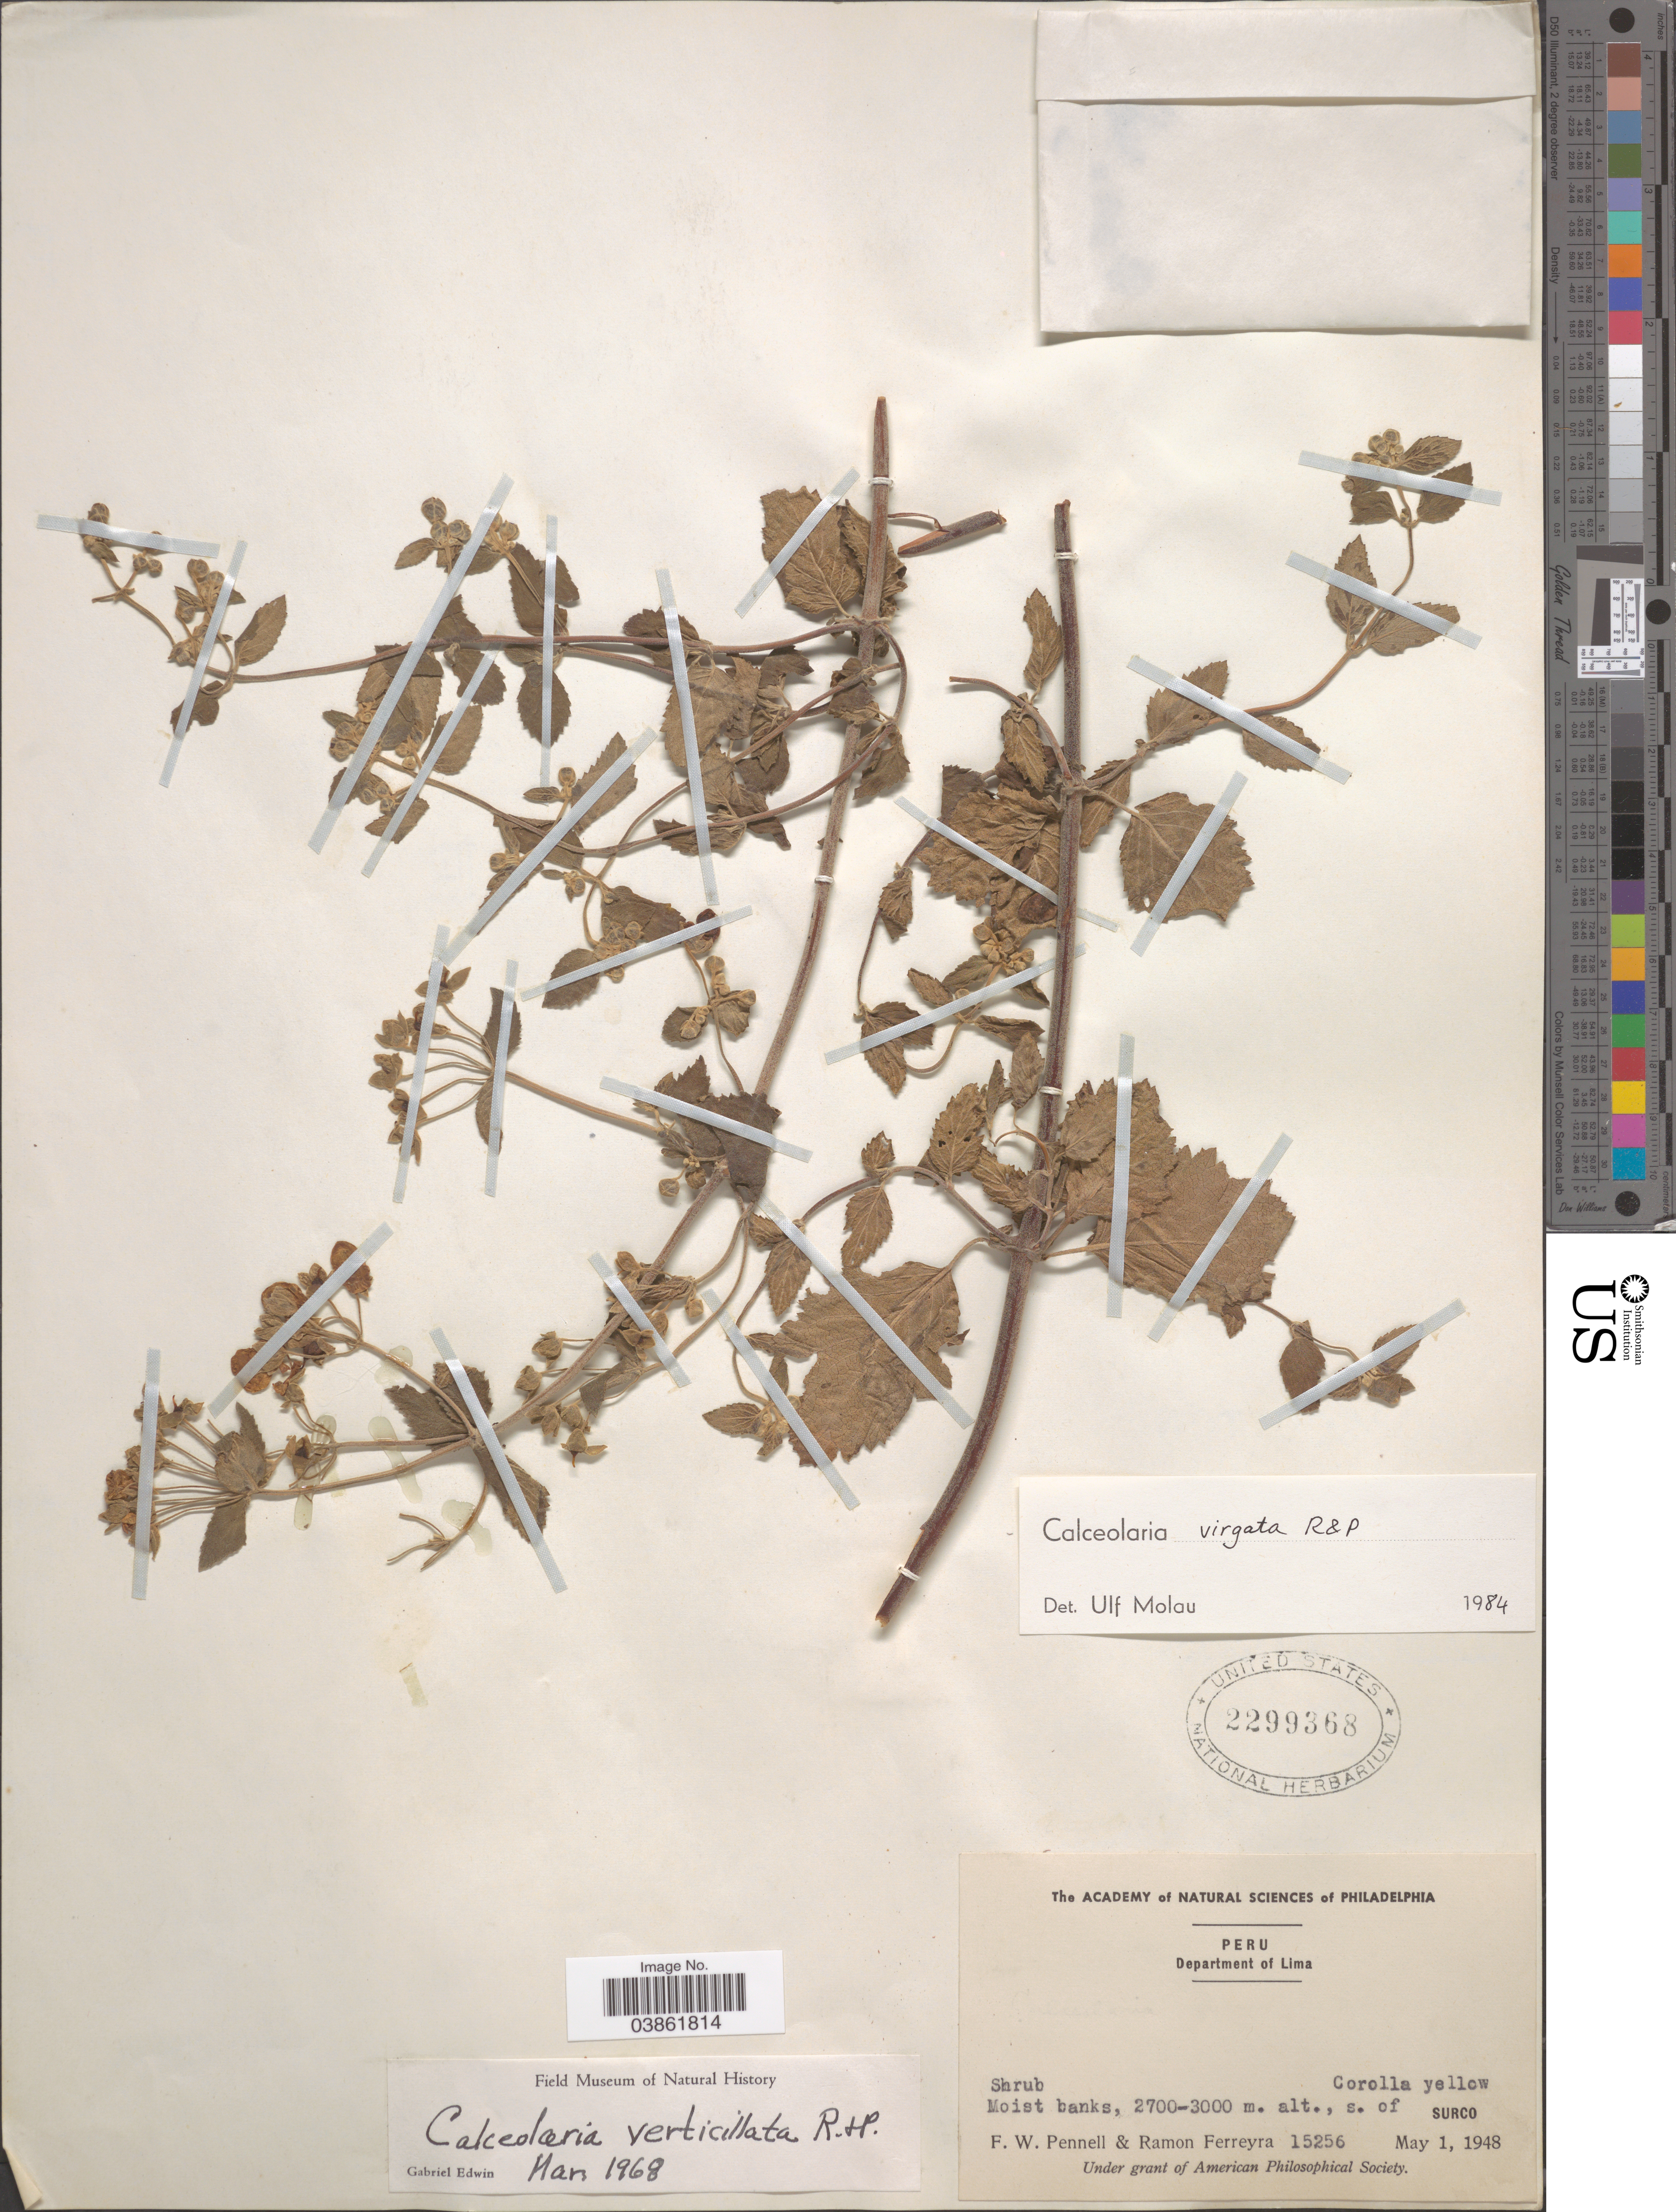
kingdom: Plantae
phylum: Tracheophyta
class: Magnoliopsida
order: Lamiales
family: Calceolariaceae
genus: Calceolaria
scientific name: Calceolaria virgata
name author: Ruiz & Pav.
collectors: F. W. Pennell & R. A. Ferreyra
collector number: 15256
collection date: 1948-05-01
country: Peru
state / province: Lima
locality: Department of Lima. S. of Surco.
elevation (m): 2700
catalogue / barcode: US 2299368